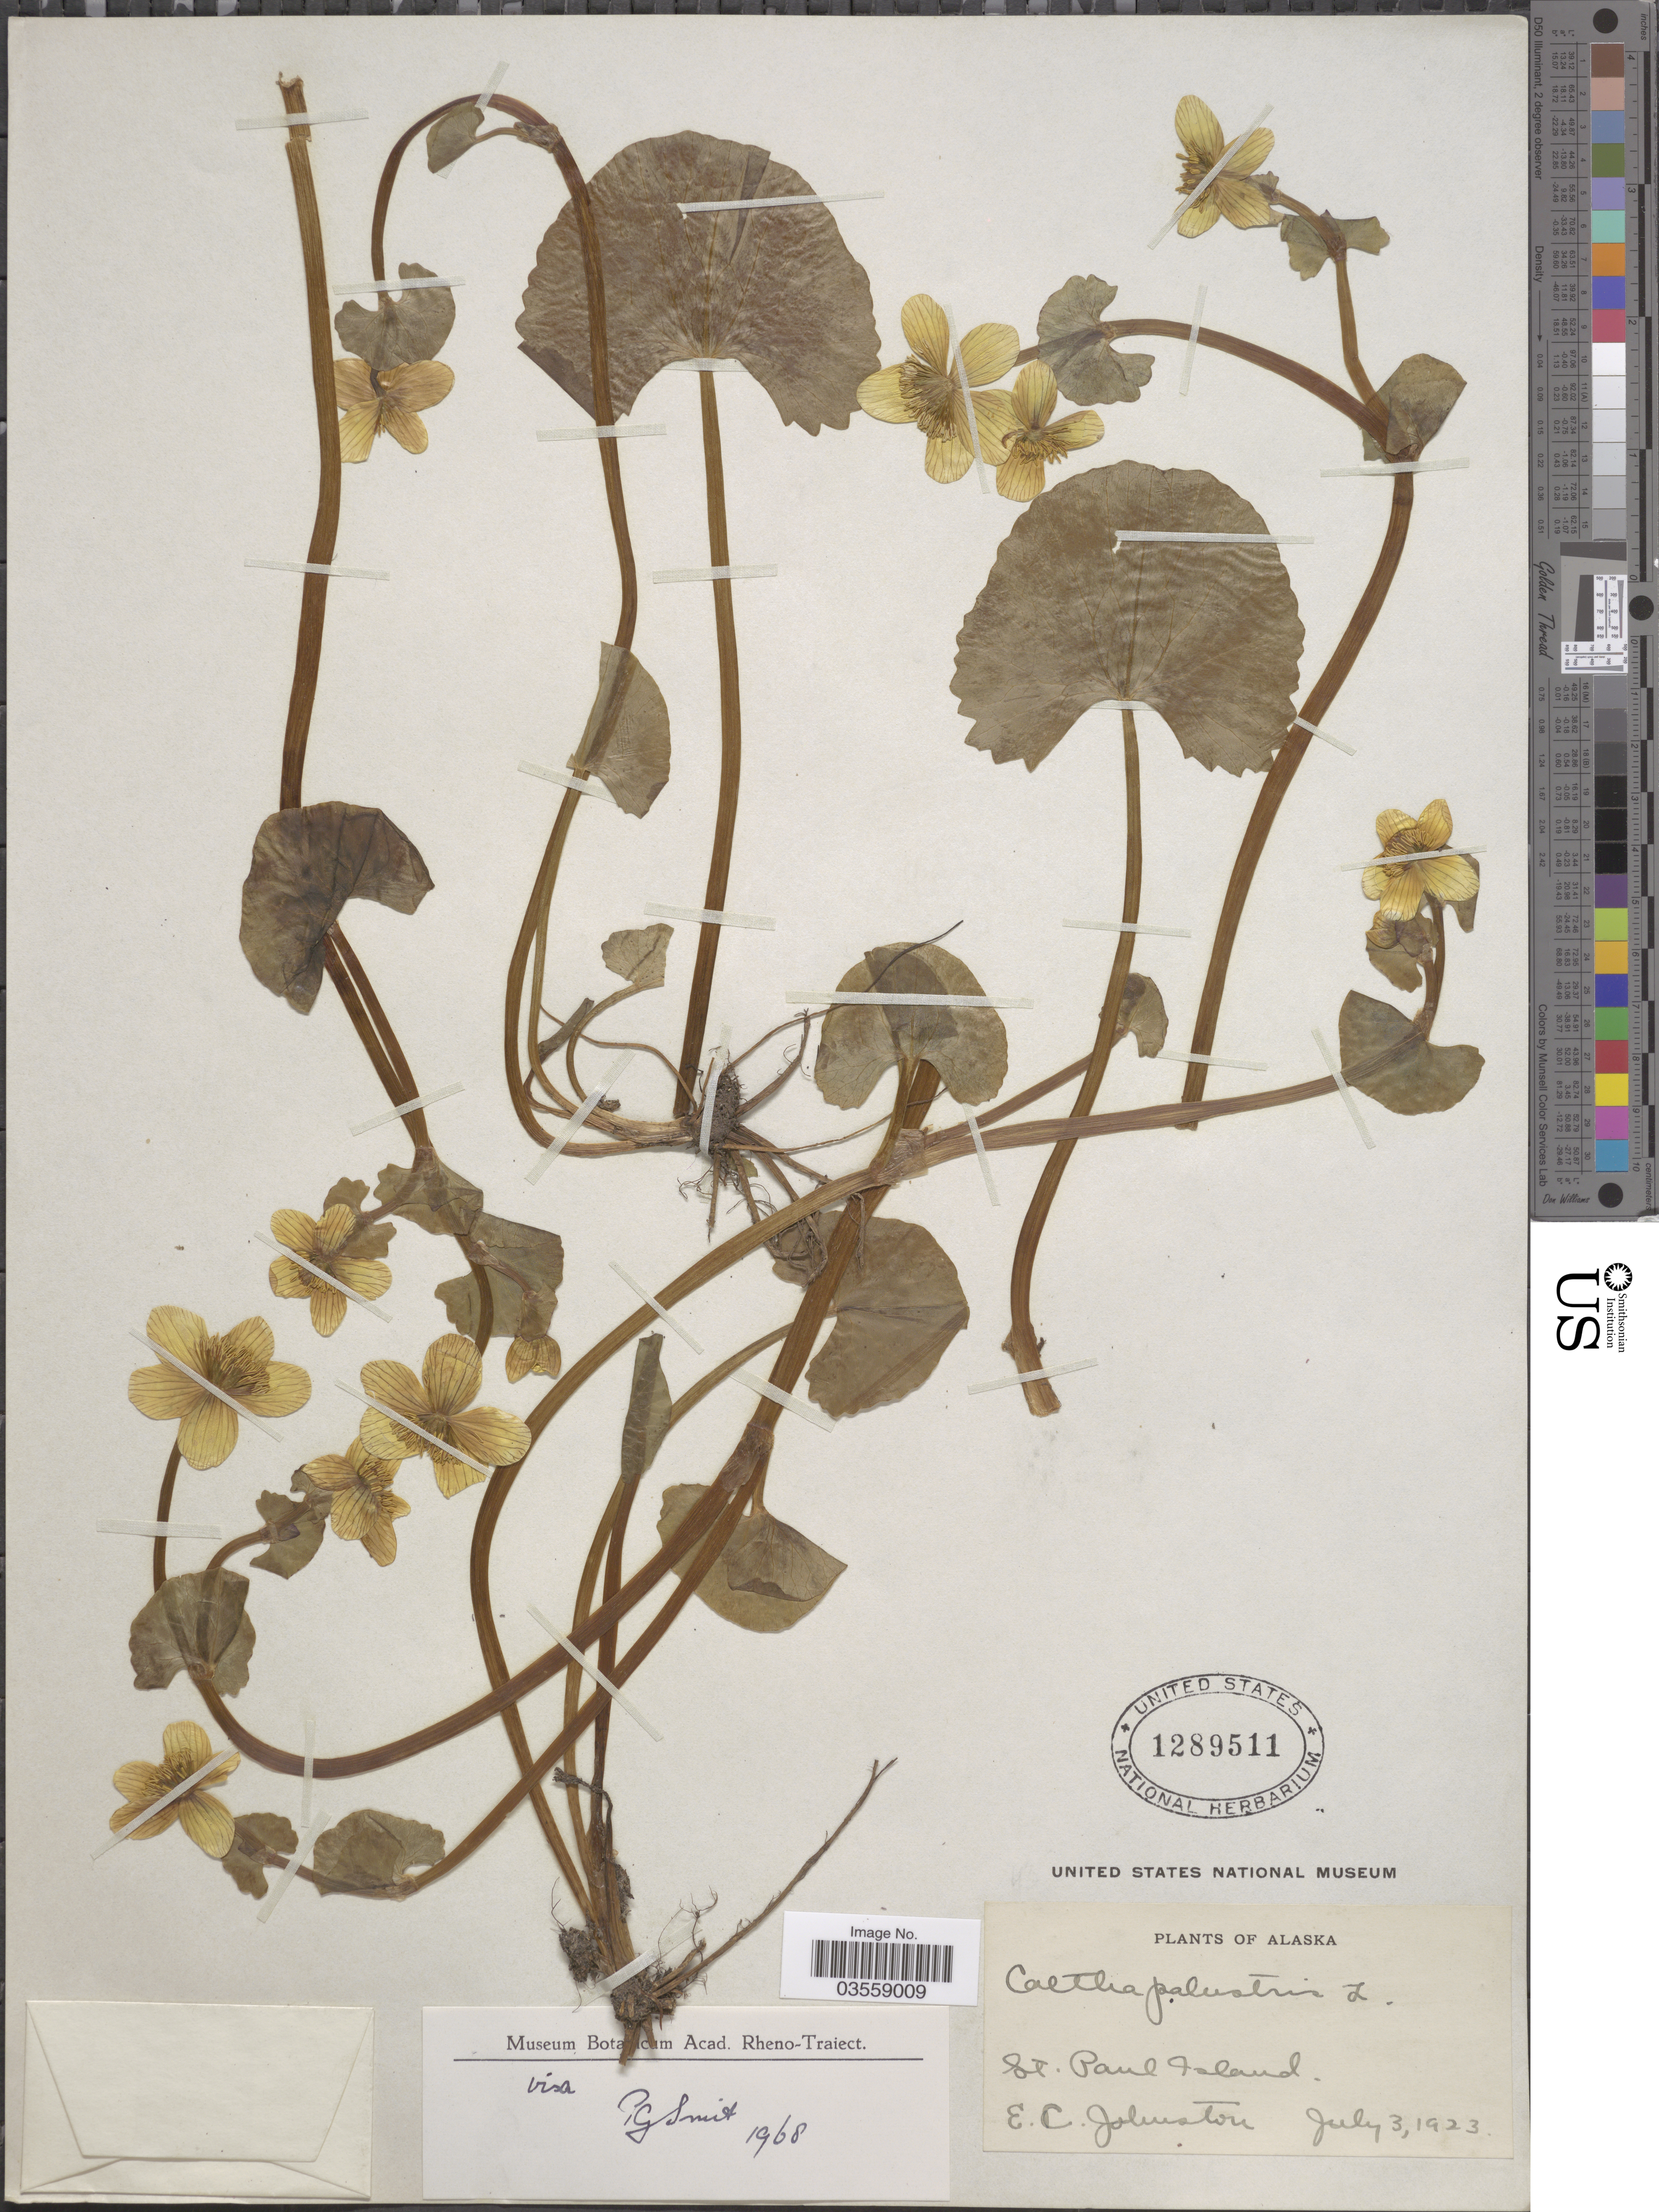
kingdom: Plantae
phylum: Tracheophyta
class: Magnoliopsida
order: Ranunculales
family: Ranunculaceae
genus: Caltha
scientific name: Caltha palustris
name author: L.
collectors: E. C. Johnston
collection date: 1923-07-03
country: United States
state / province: Alaska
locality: St. Paul Island.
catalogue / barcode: US 1289511